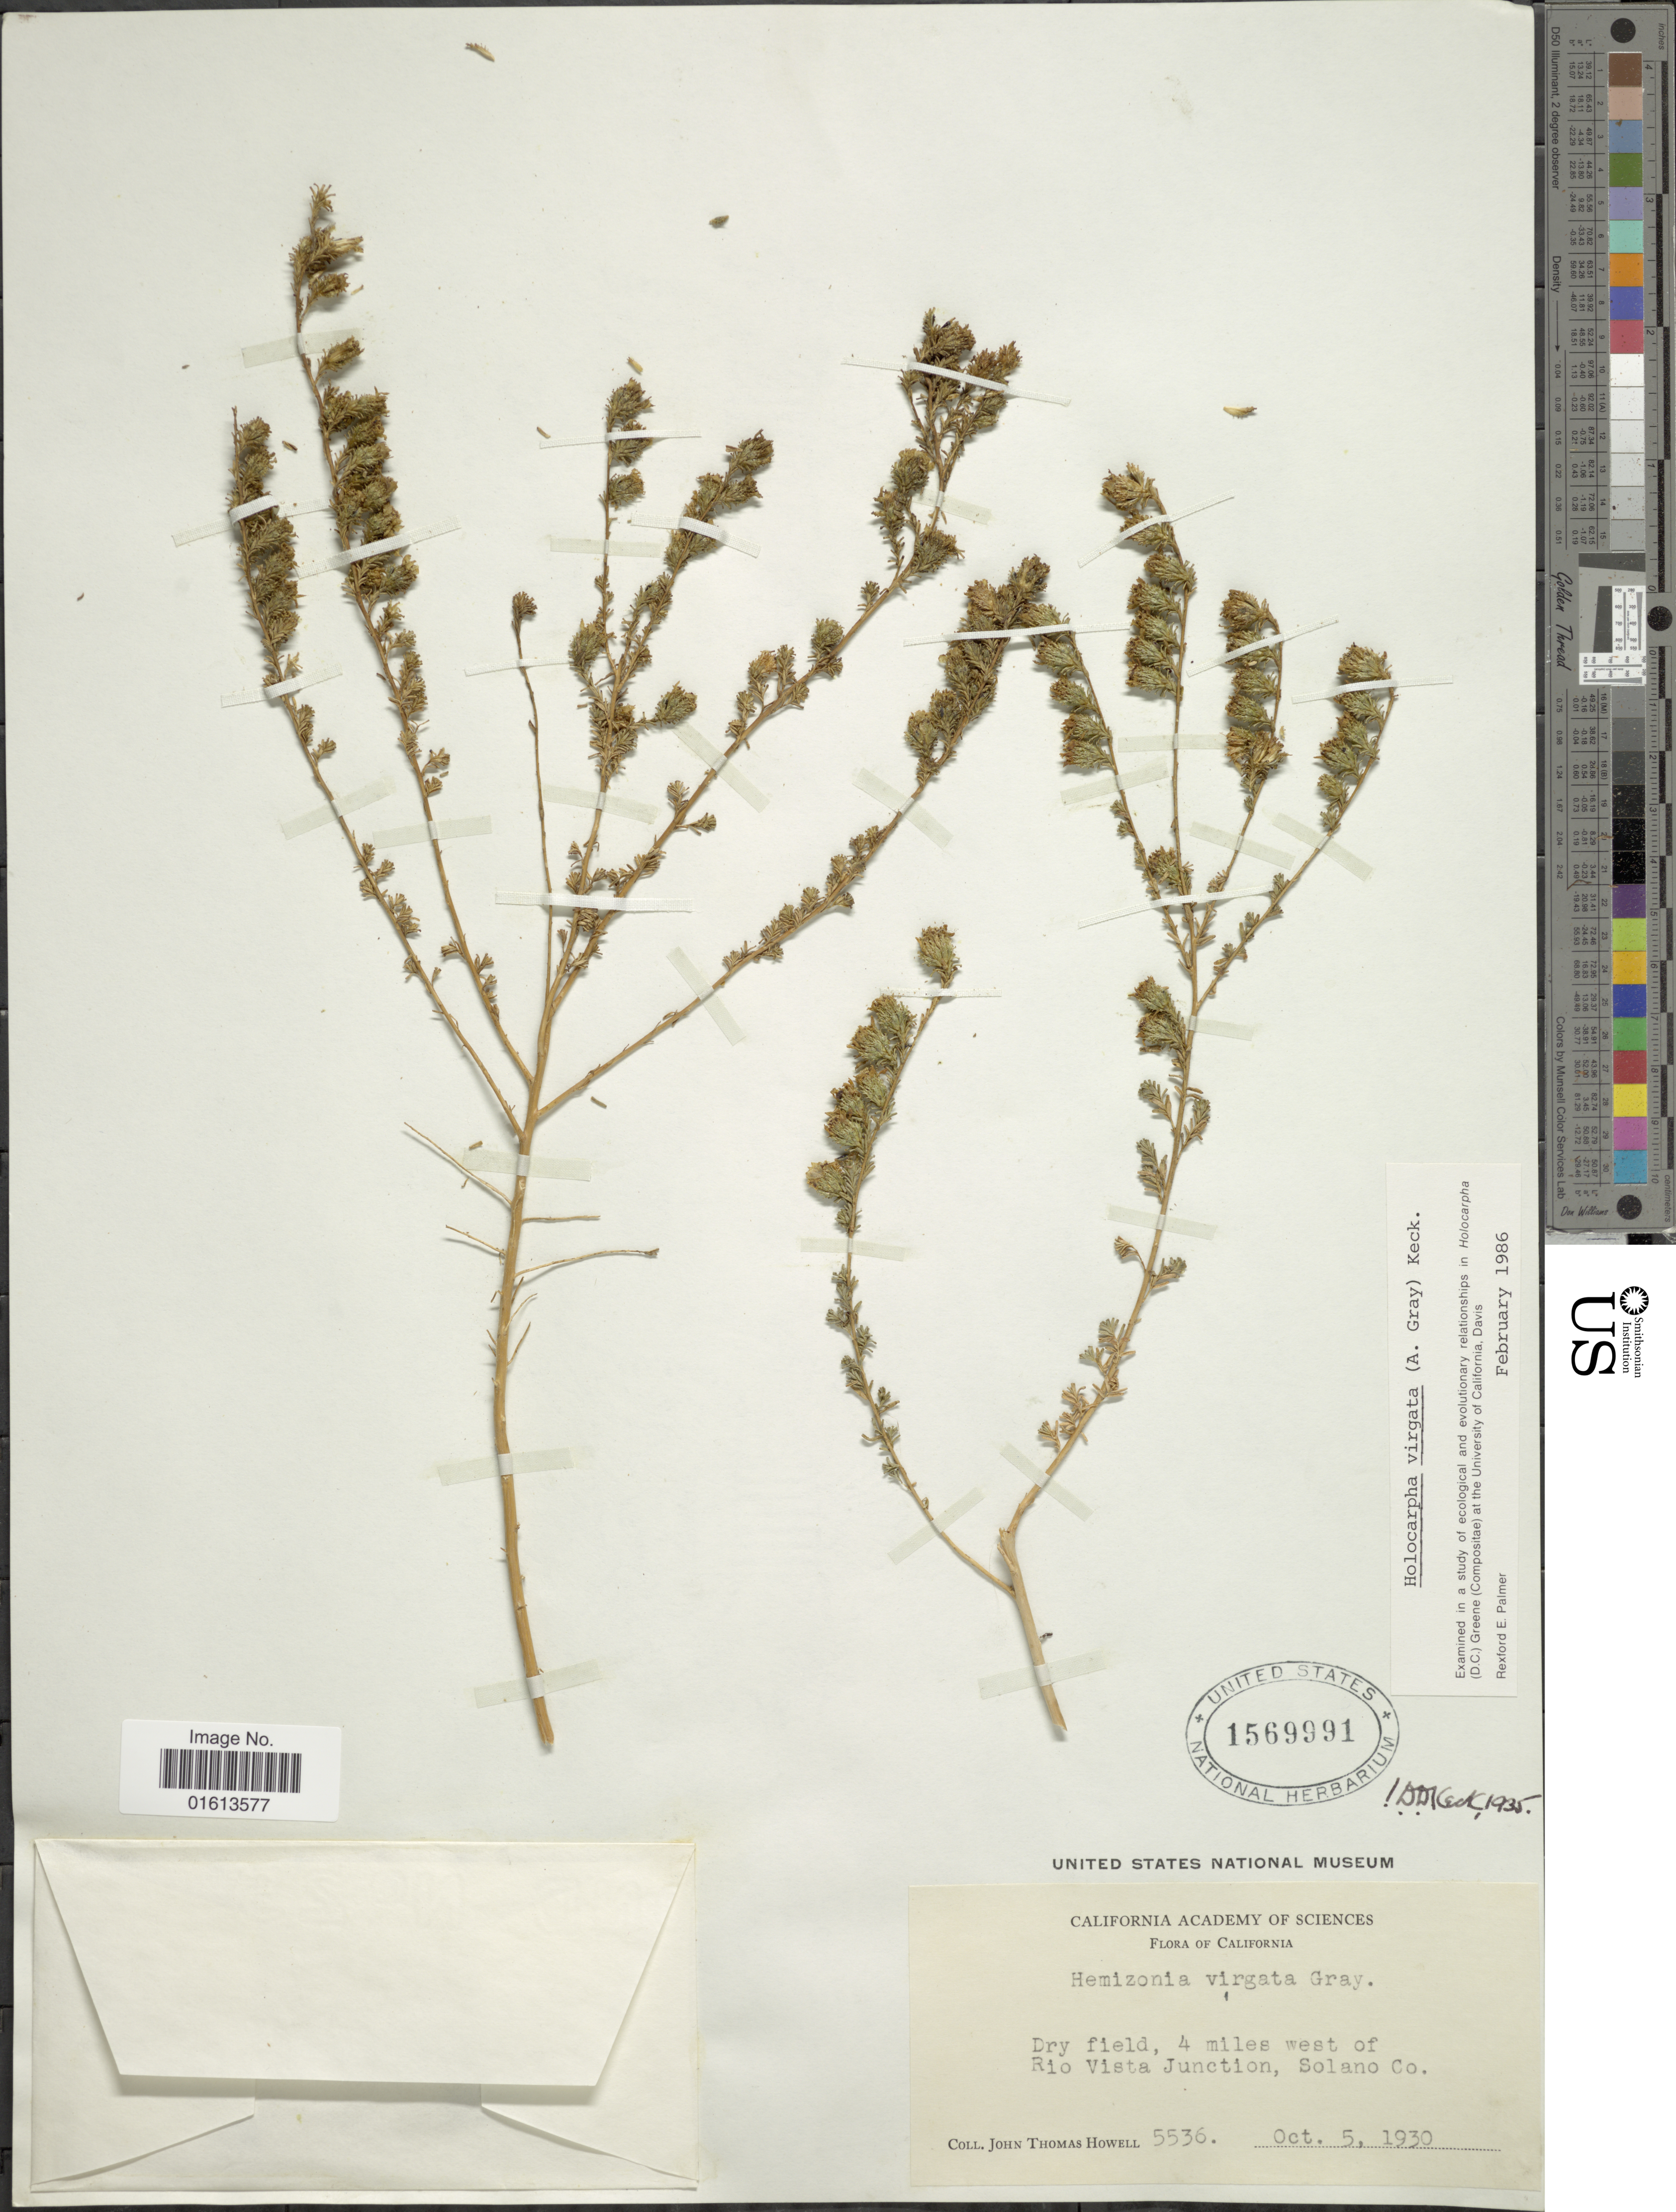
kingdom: Plantae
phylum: Tracheophyta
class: Magnoliopsida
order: Asterales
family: Asteraceae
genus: Holocarpha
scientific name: Holocarpha virgata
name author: (A. Gray) D.D. Keck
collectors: J. T. Howell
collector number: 5536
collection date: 1930-10-05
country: United States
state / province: California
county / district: Solano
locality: California. Dry field, 4 miles west of Rio Vista Junction, Solano Co.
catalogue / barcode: US 1569991